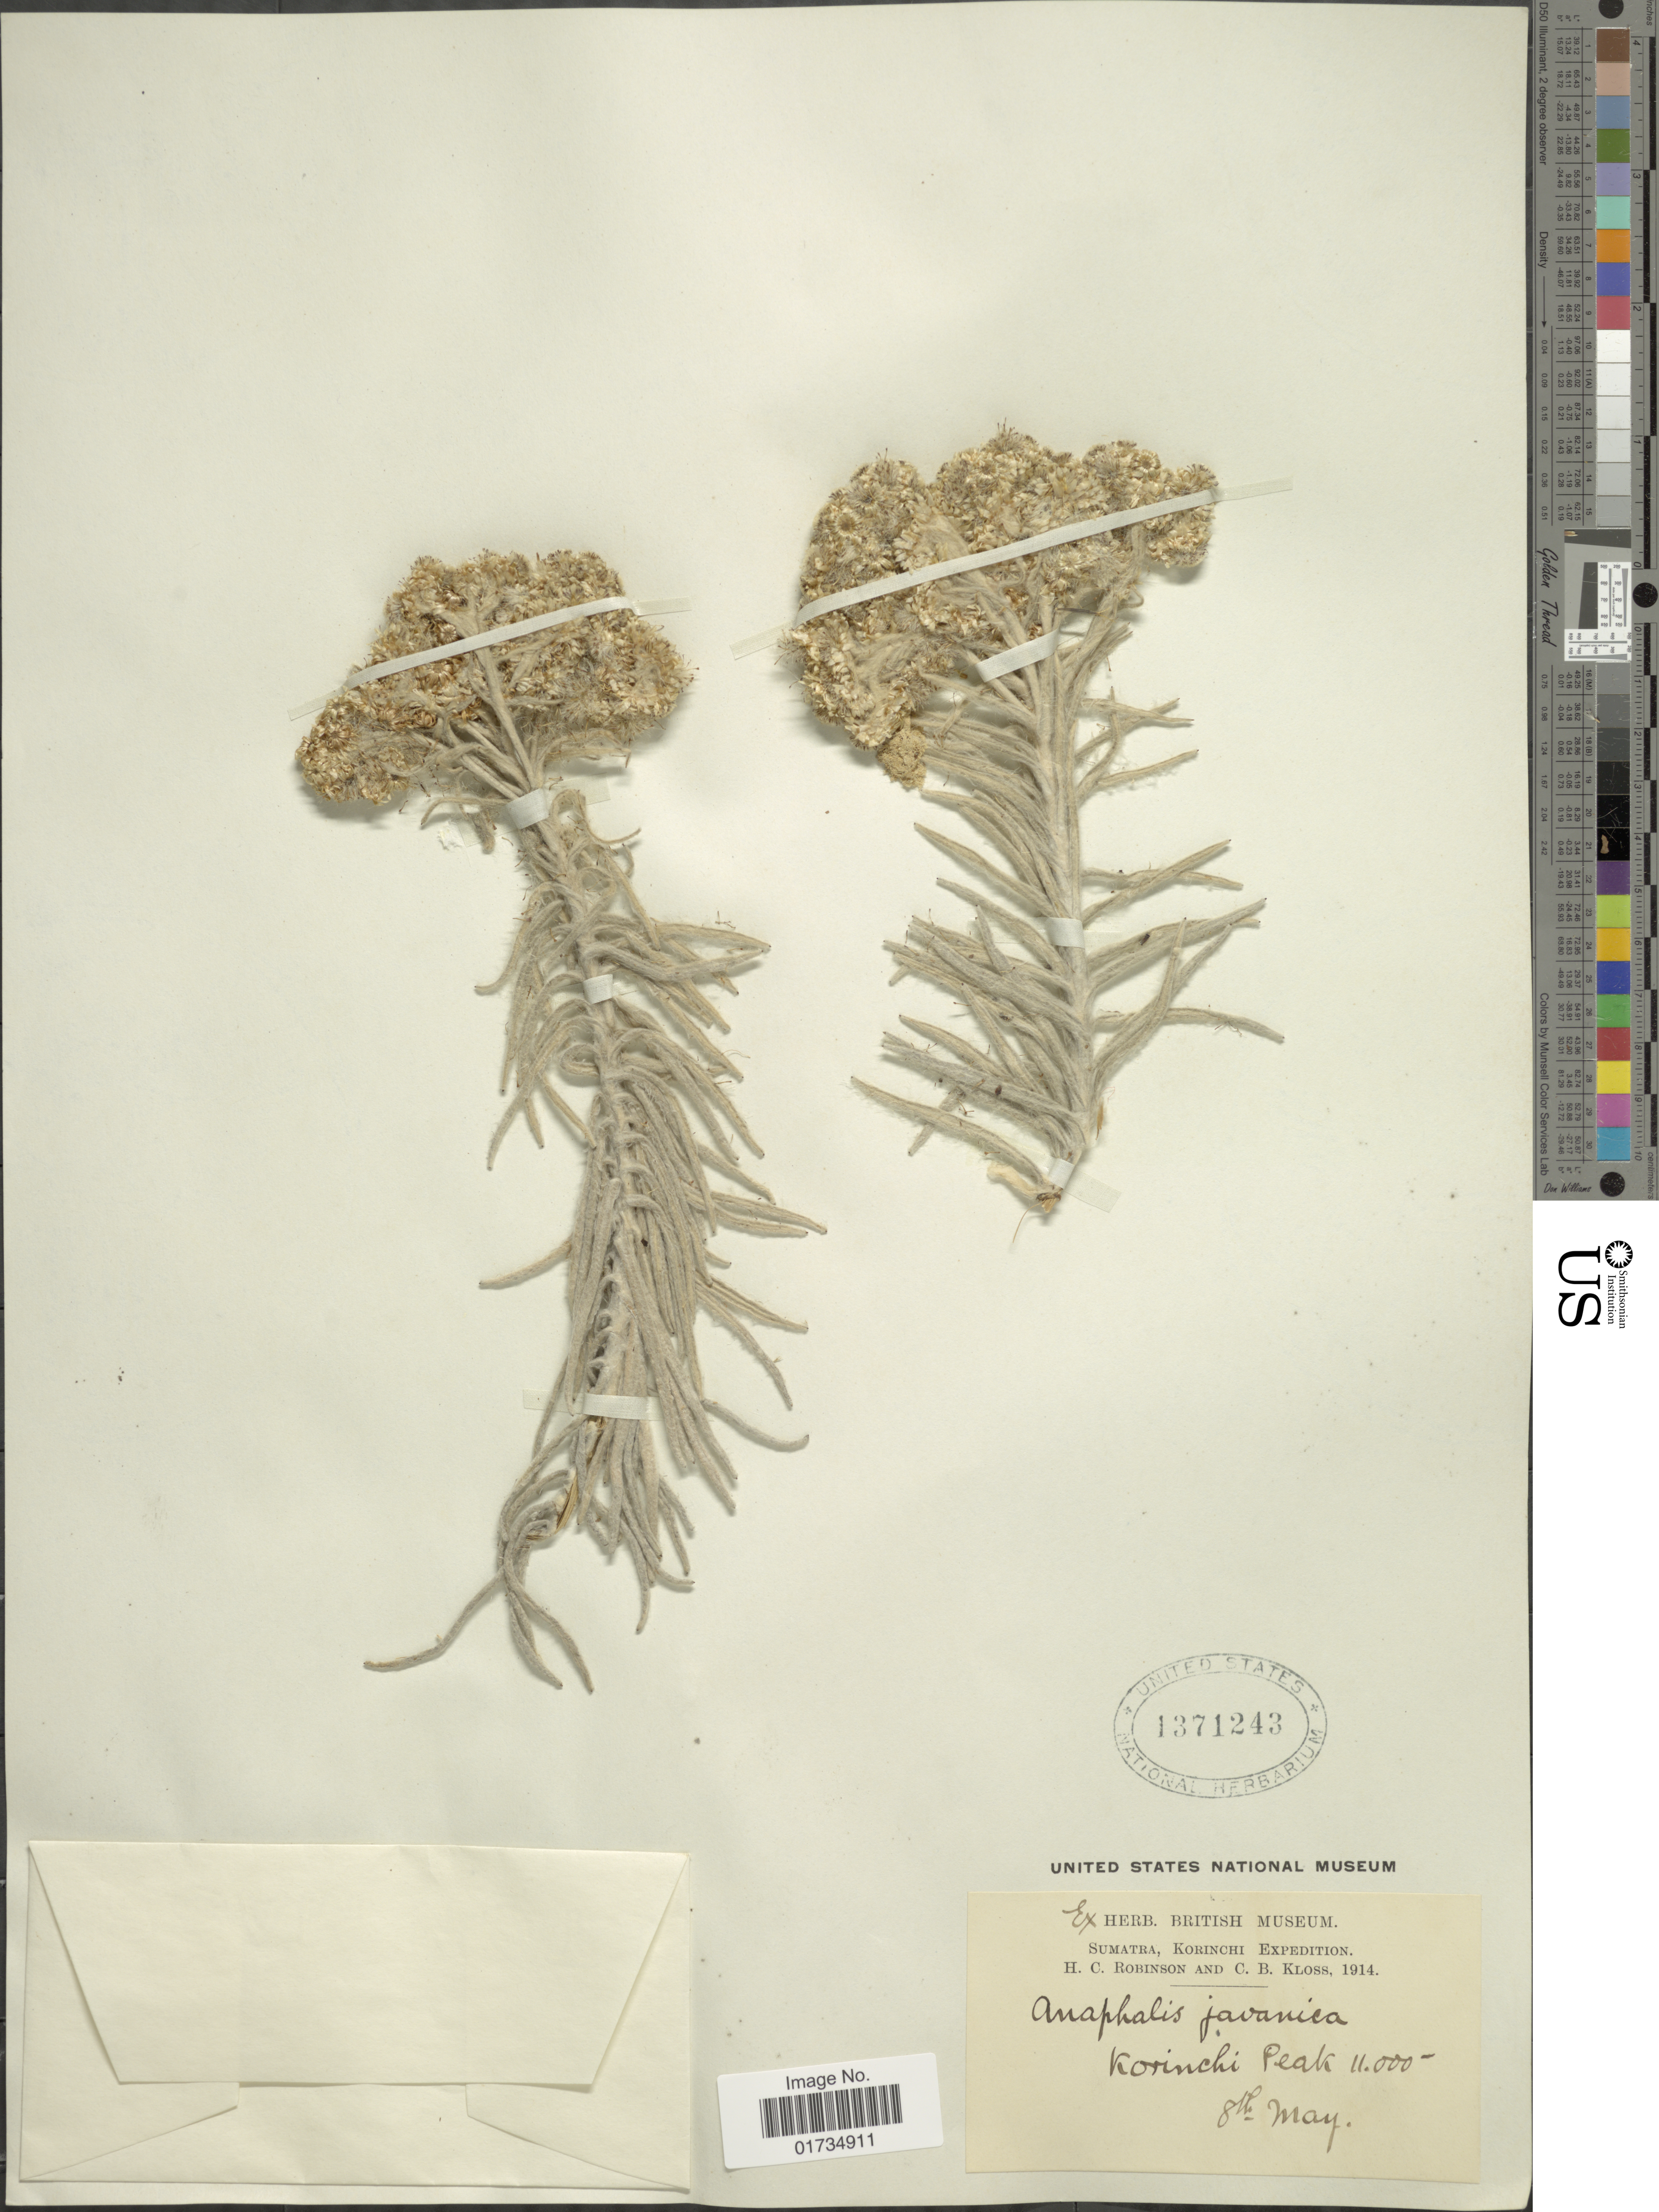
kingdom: Plantae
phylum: Tracheophyta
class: Magnoliopsida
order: Asterales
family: Asteraceae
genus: Anaphalis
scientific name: Anaphalis javanica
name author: (Reinw. ex Blume) Sch. Bip.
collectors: H. C. Robinson & C. Kloss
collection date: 1914-05-08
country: Indonesia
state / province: Sumatra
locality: Sumatra, Korinchi Peak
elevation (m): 3353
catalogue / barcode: US 1371243